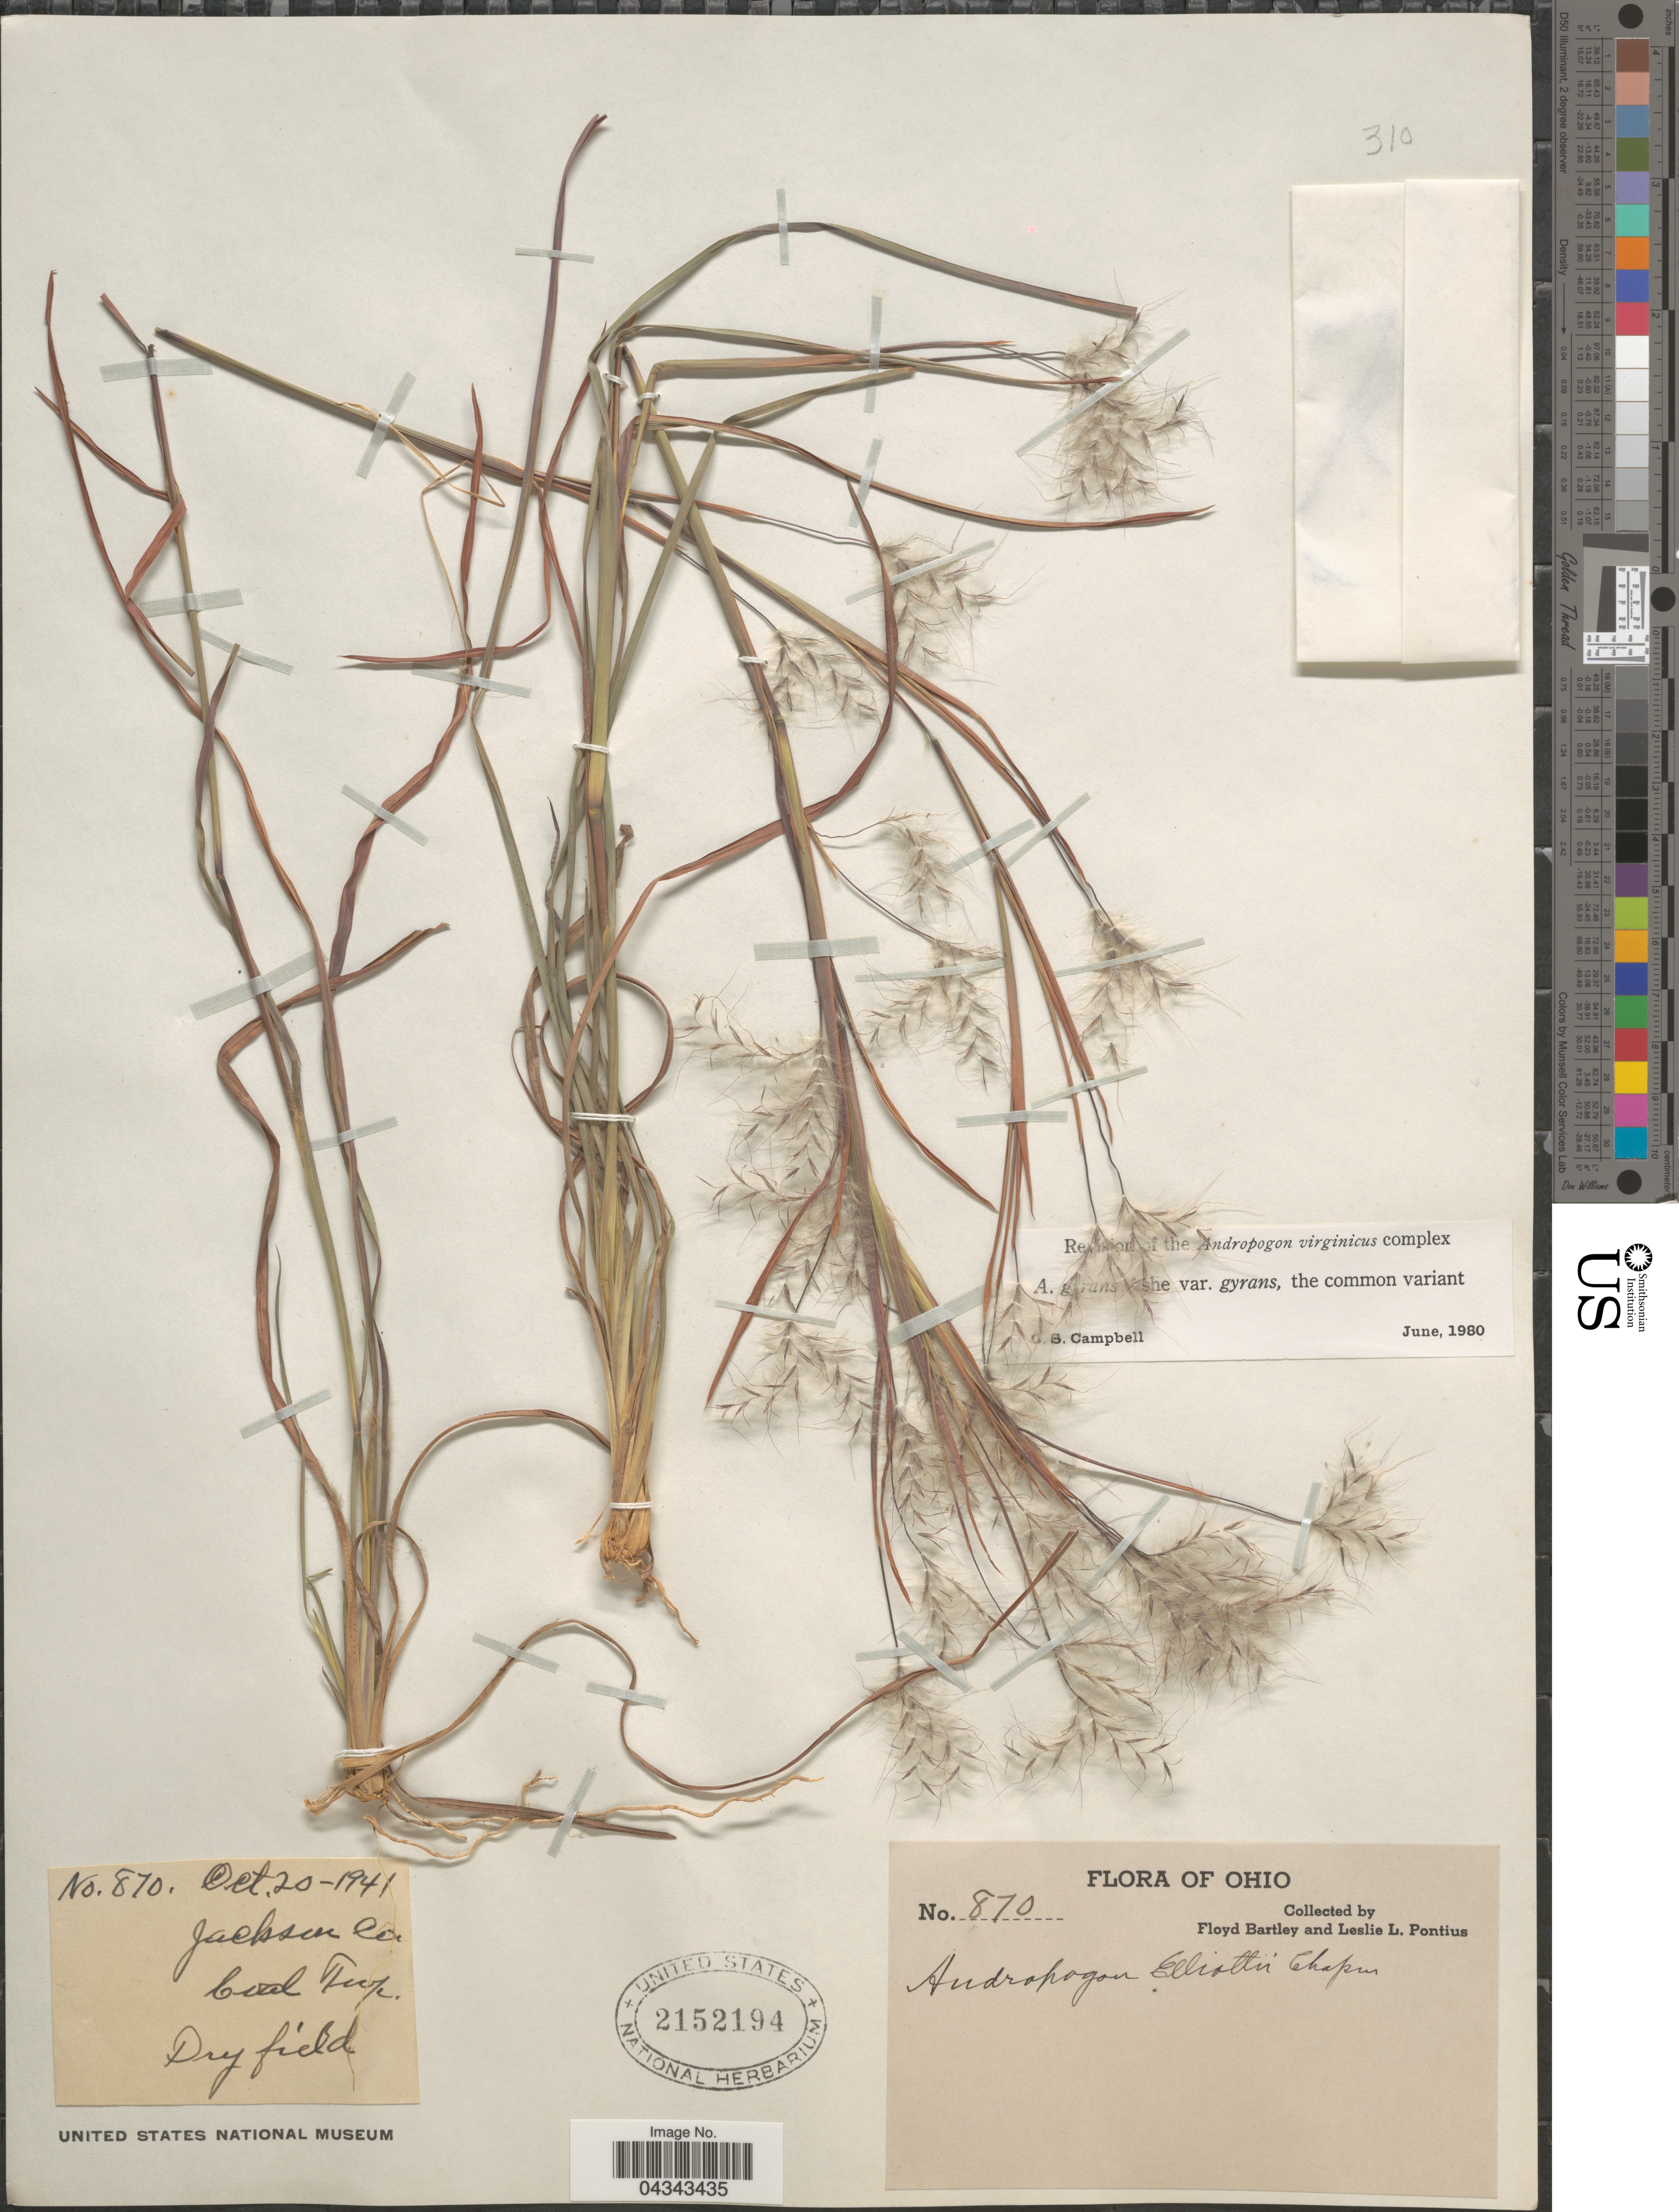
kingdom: Plantae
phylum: Tracheophyta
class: Liliopsida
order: Poales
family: Poaceae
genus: Andropogon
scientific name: Andropogon gyrans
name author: Ashe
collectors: F. Bartley & L. Pontius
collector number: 870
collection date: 1941-10-20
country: United States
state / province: Ohio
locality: Jackson Co. Coal Twp.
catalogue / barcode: US 2152194